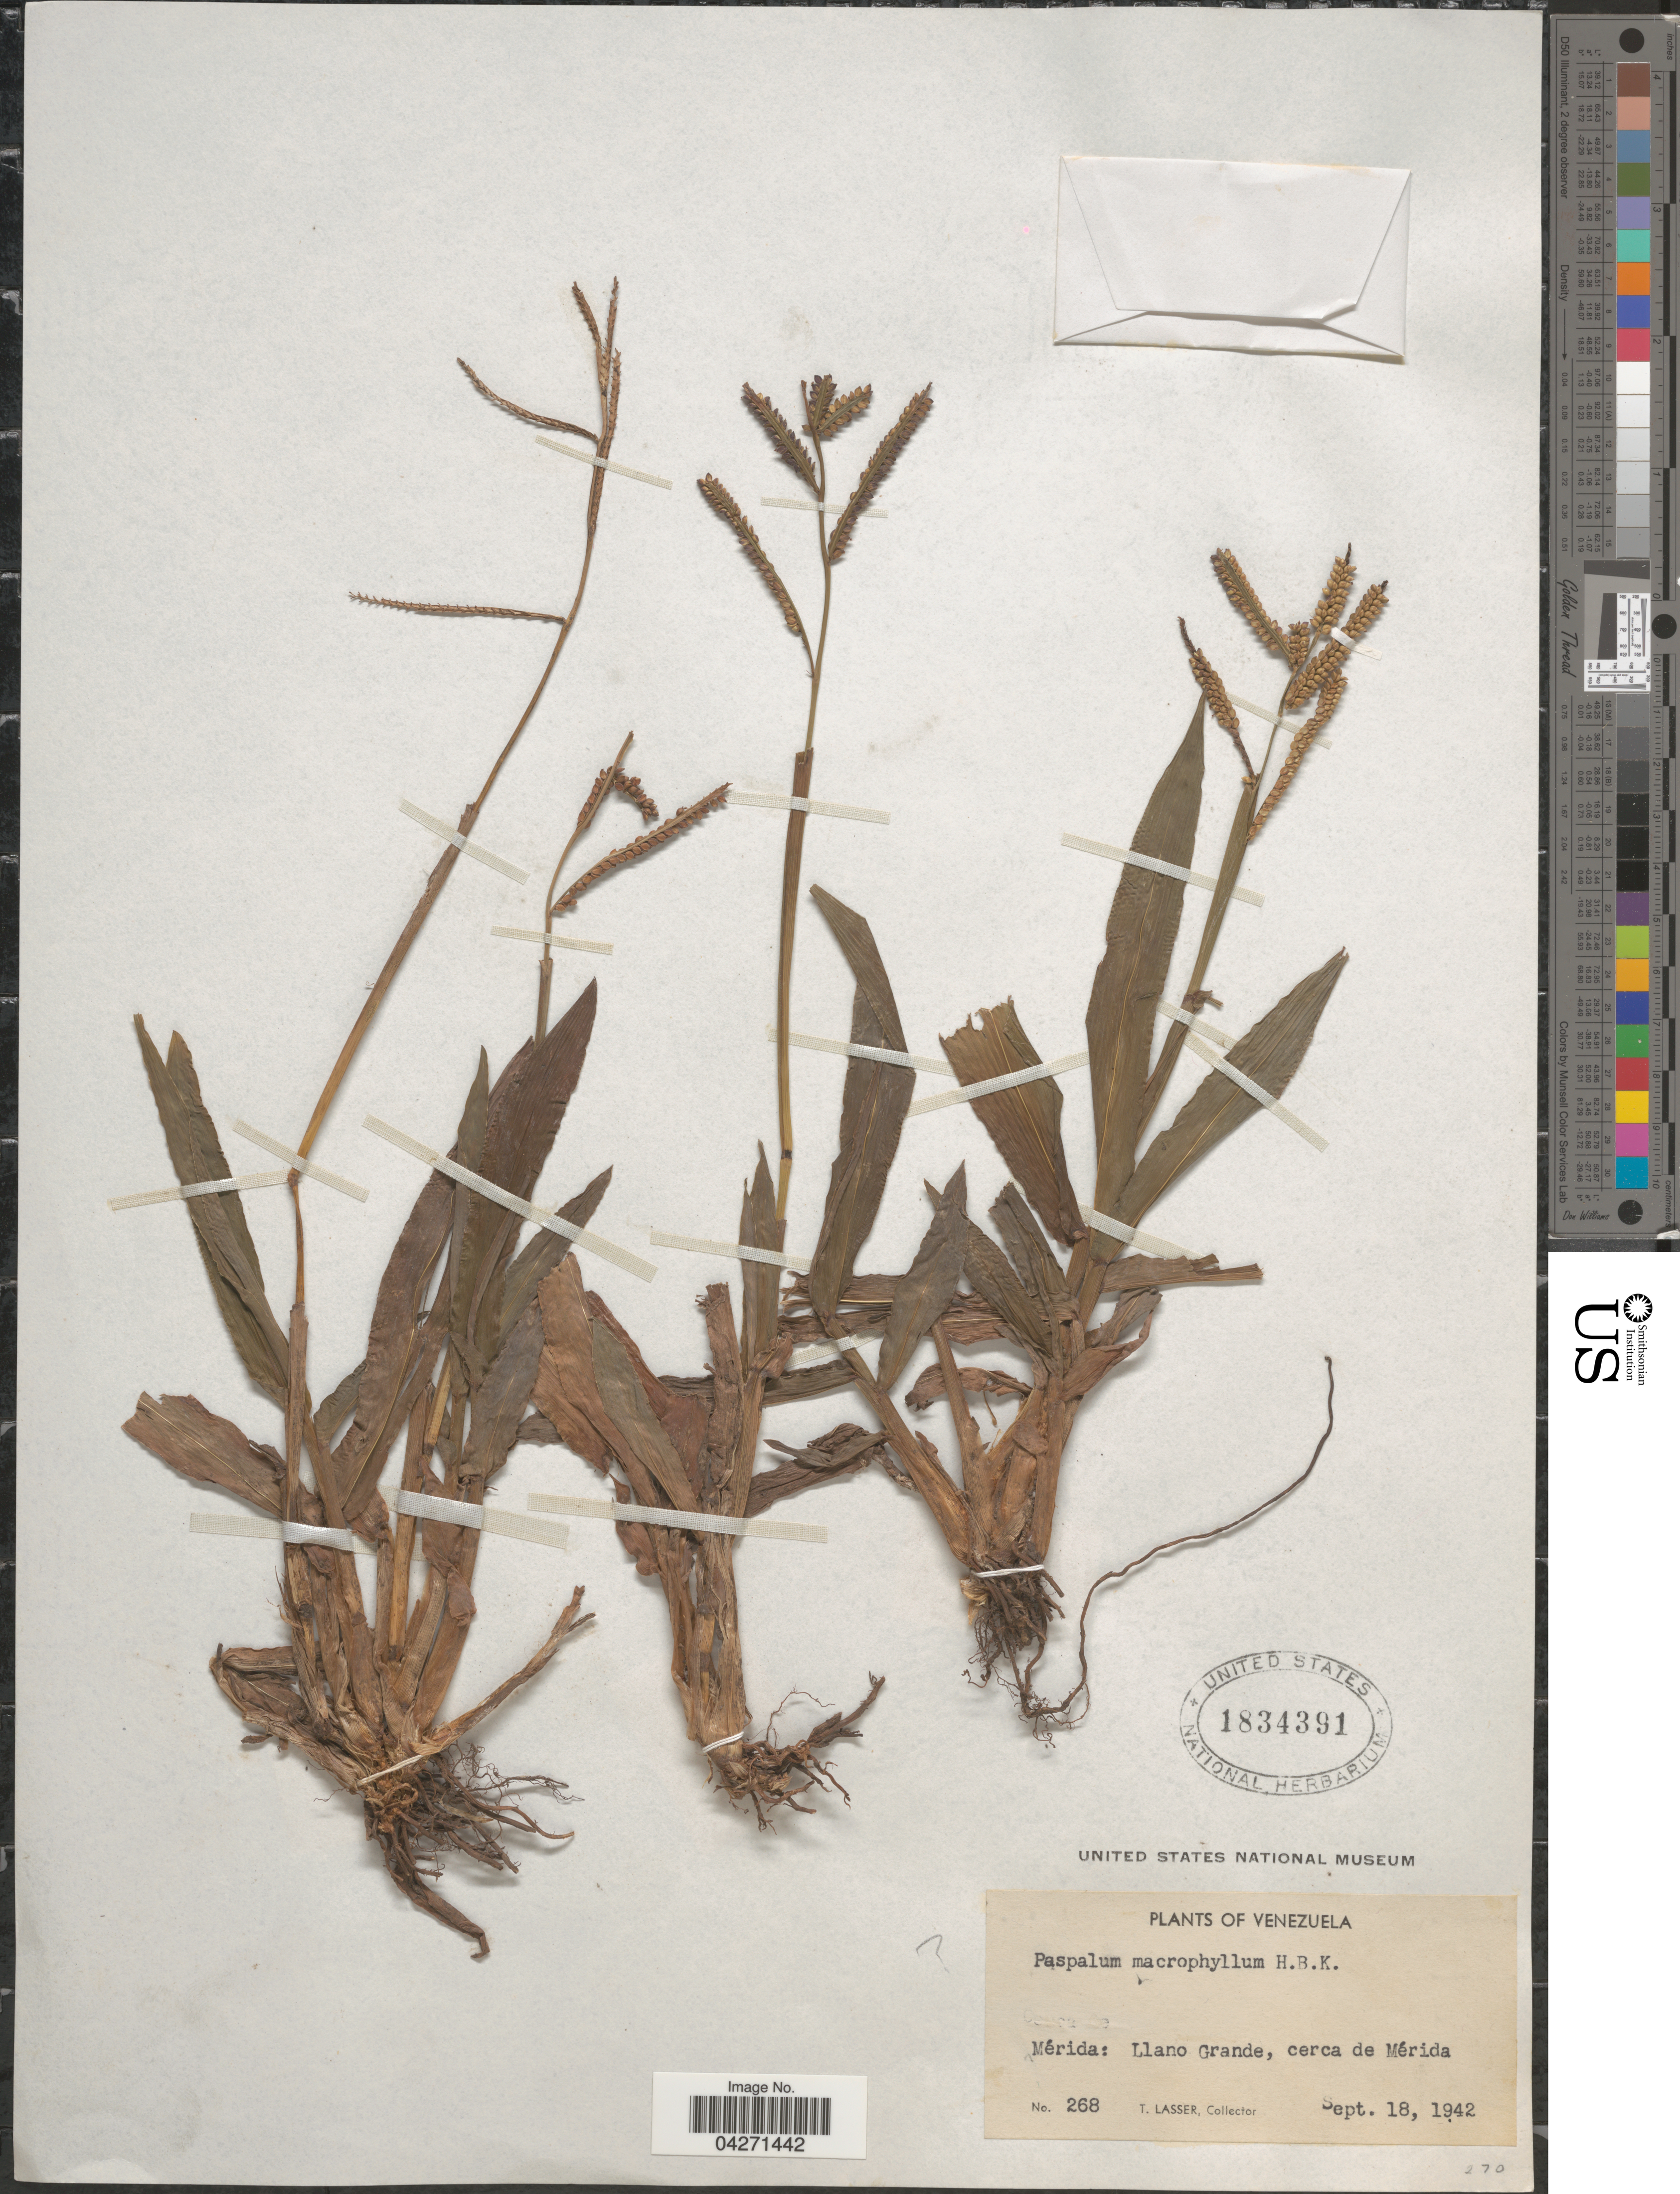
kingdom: Plantae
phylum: Tracheophyta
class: Liliopsida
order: Poales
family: Poaceae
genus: Paspalum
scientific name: Paspalum macrophyllum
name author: Kunth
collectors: T. Lasser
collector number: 268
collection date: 1942-09-18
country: Venezuela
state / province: Merida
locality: Llano Grande, cerca de Mérida.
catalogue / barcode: US 1834391